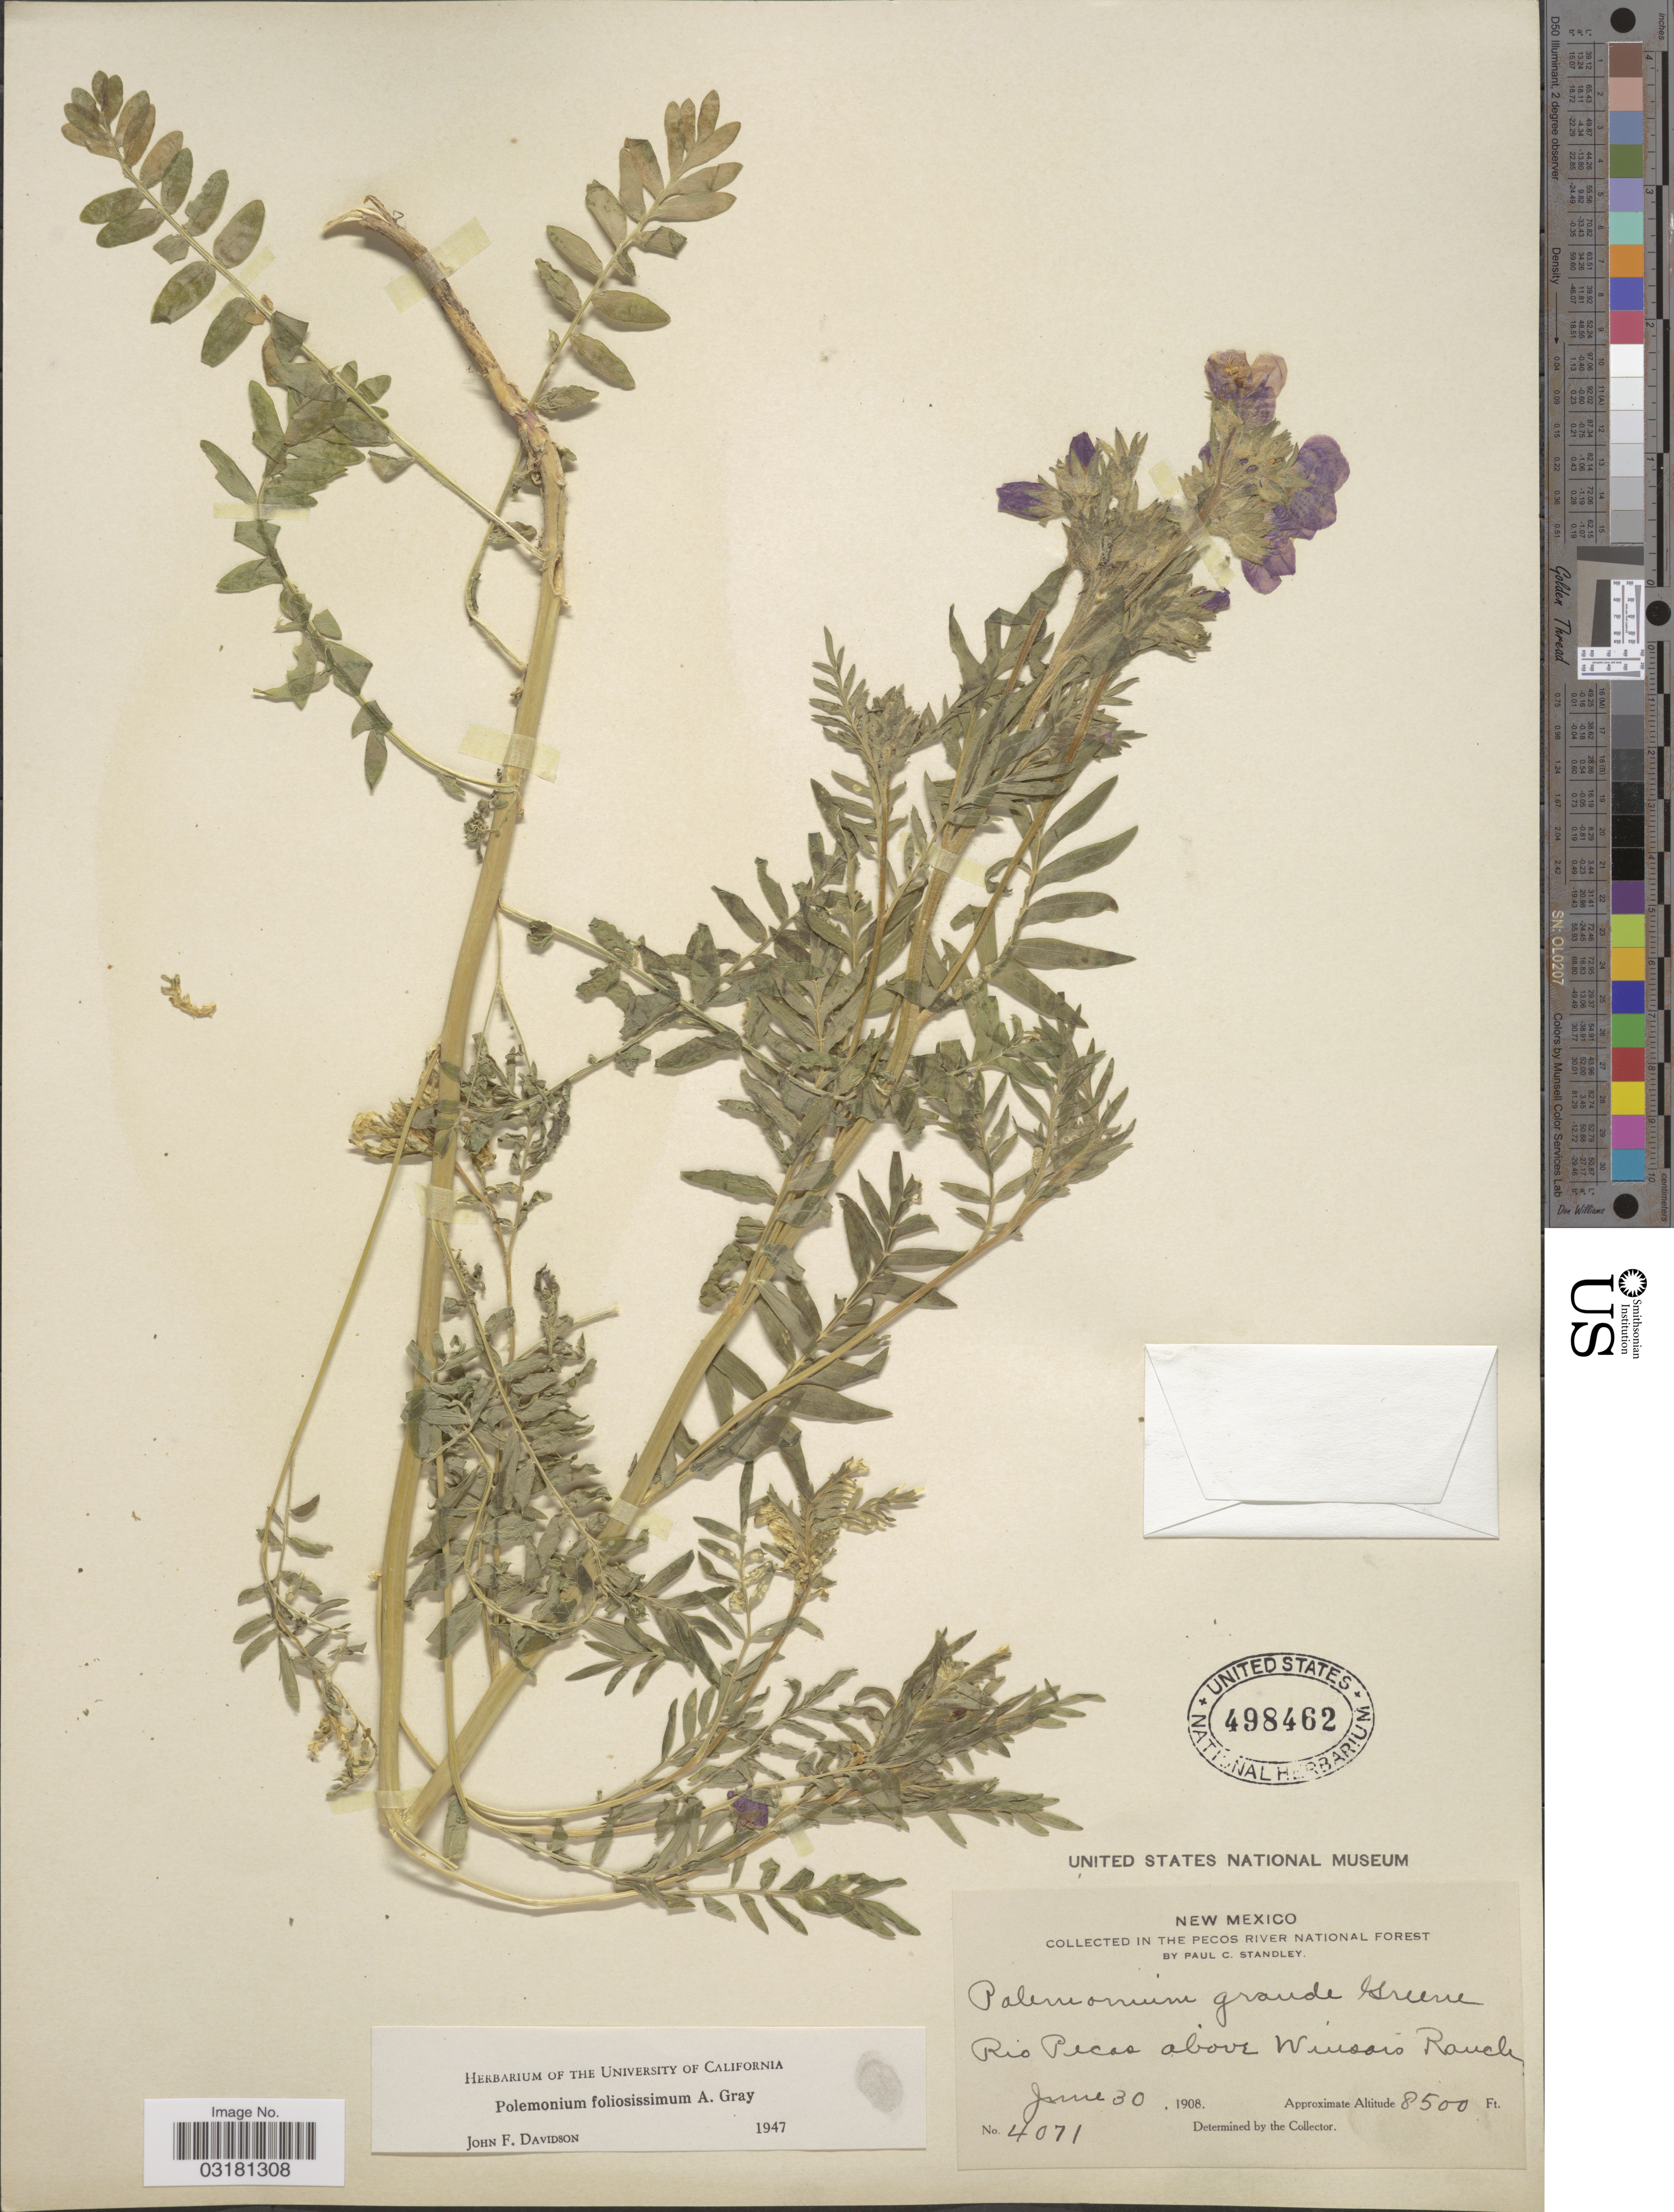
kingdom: Plantae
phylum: Tracheophyta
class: Magnoliopsida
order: Ericales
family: Polemoniaceae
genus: Polemonium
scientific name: Polemonium foliosissimum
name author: A. Gray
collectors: P. C. Standley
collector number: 4071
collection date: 1908-06-30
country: United States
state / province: New Mexico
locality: The Pecos River National Forest. Rio Pecos above Winsor's Ranch.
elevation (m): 2591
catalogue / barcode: US 498462